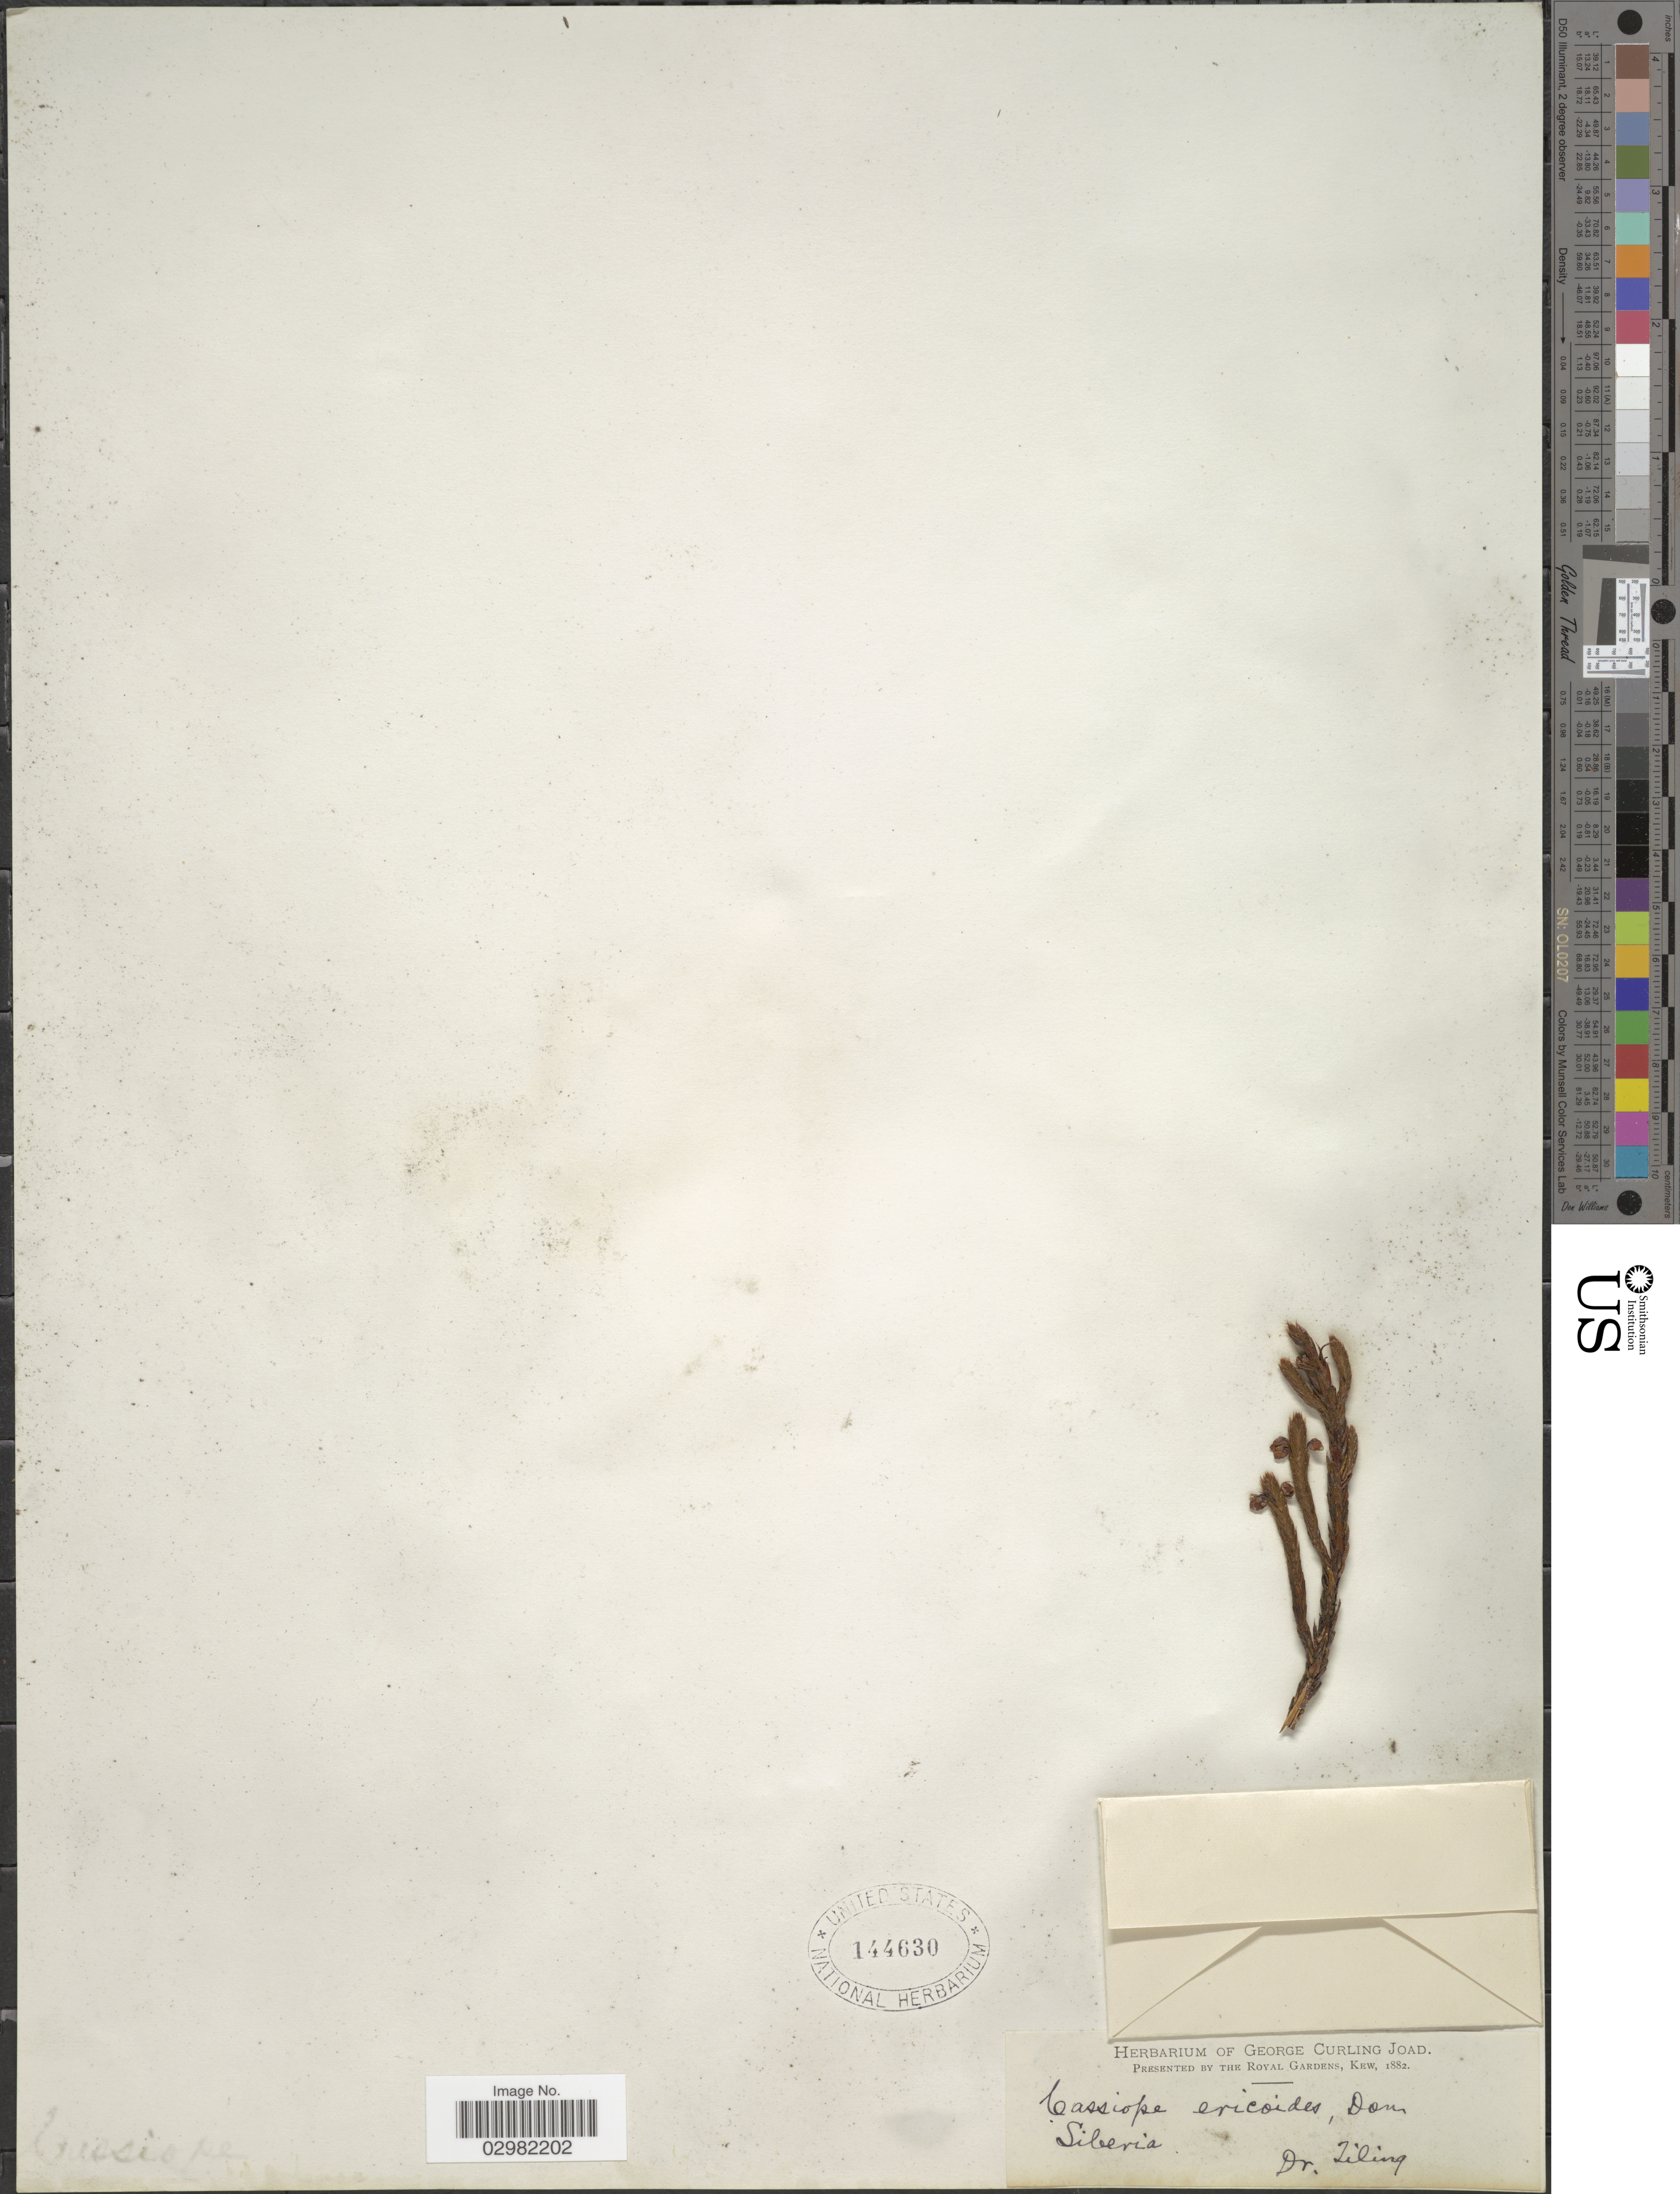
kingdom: Plantae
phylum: Tracheophyta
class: Magnoliopsida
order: Ericales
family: Ericaceae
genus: Cassiope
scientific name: Cassiope ericoides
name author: D. Don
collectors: -. Tiling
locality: Siberia.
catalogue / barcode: US 144630